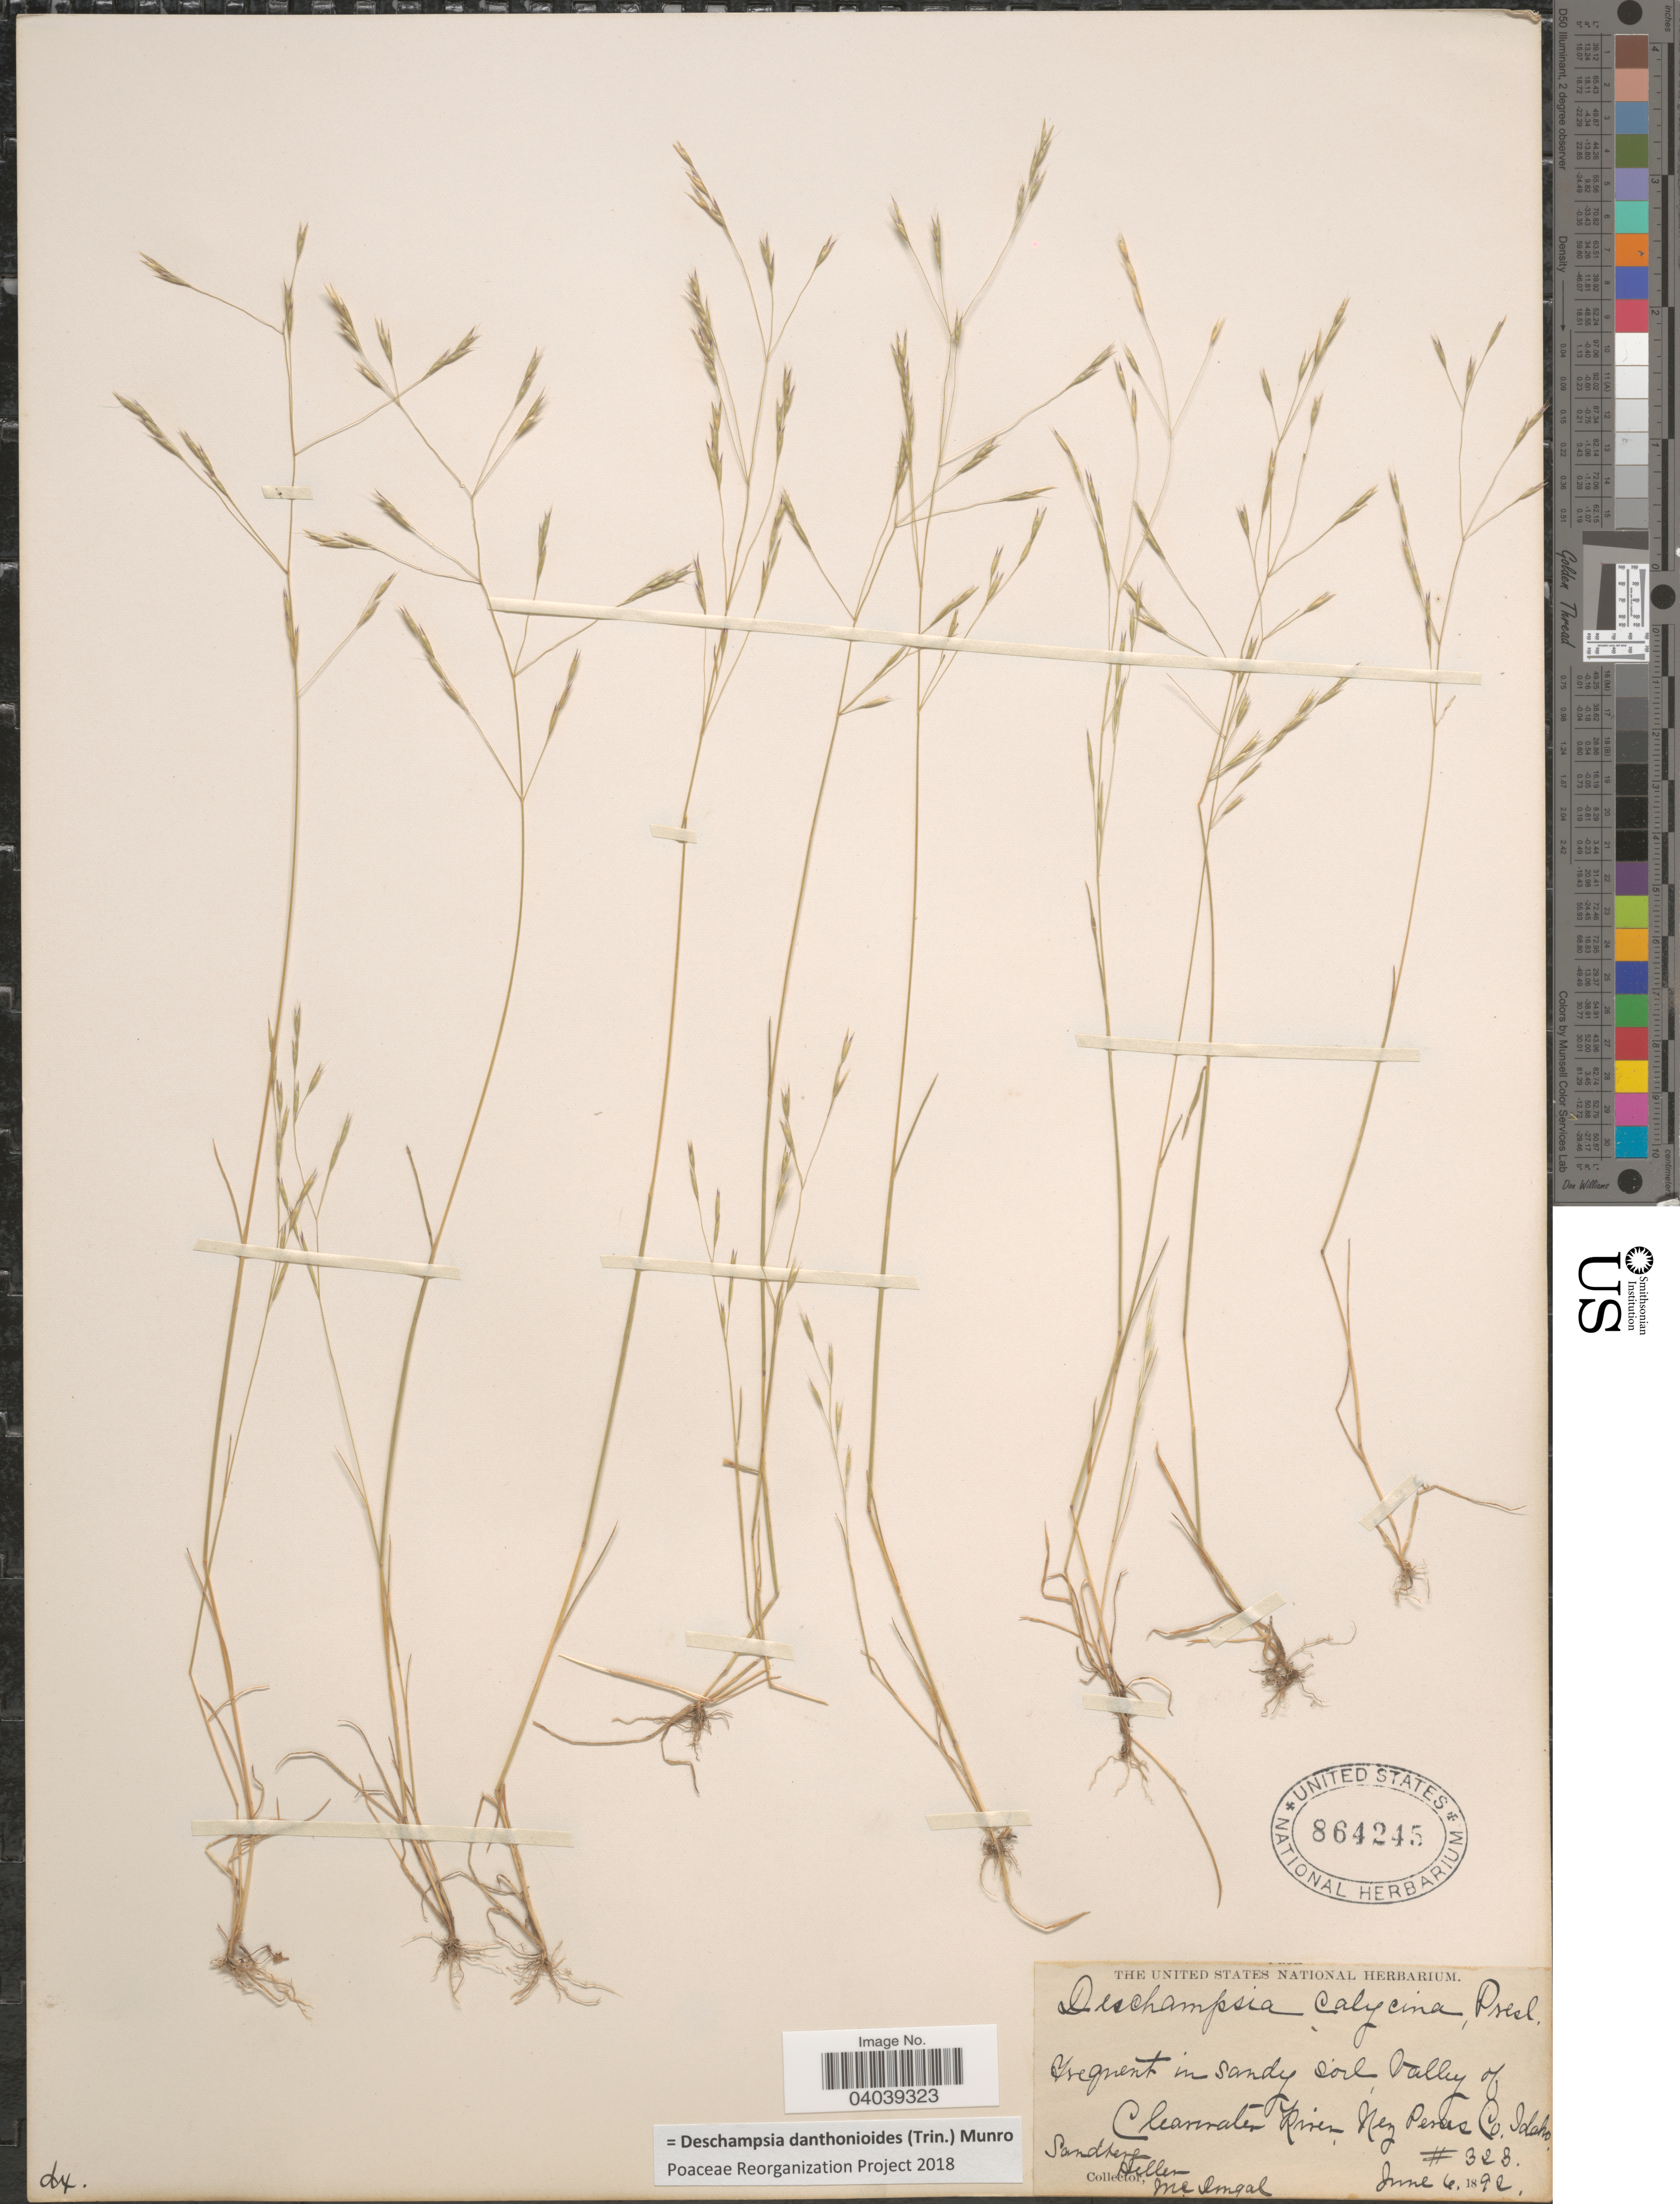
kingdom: Plantae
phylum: Tracheophyta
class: Liliopsida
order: Poales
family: Poaceae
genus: Deschampsia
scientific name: Deschampsia danthonioides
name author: (Trin.) Munro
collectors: Sandberg, -- Heller & McDougal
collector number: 323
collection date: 1892-06-06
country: United States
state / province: Idaho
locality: Frequent in sandy soil, Valley of Clearwater River, Nez Perces Co.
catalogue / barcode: US 864245